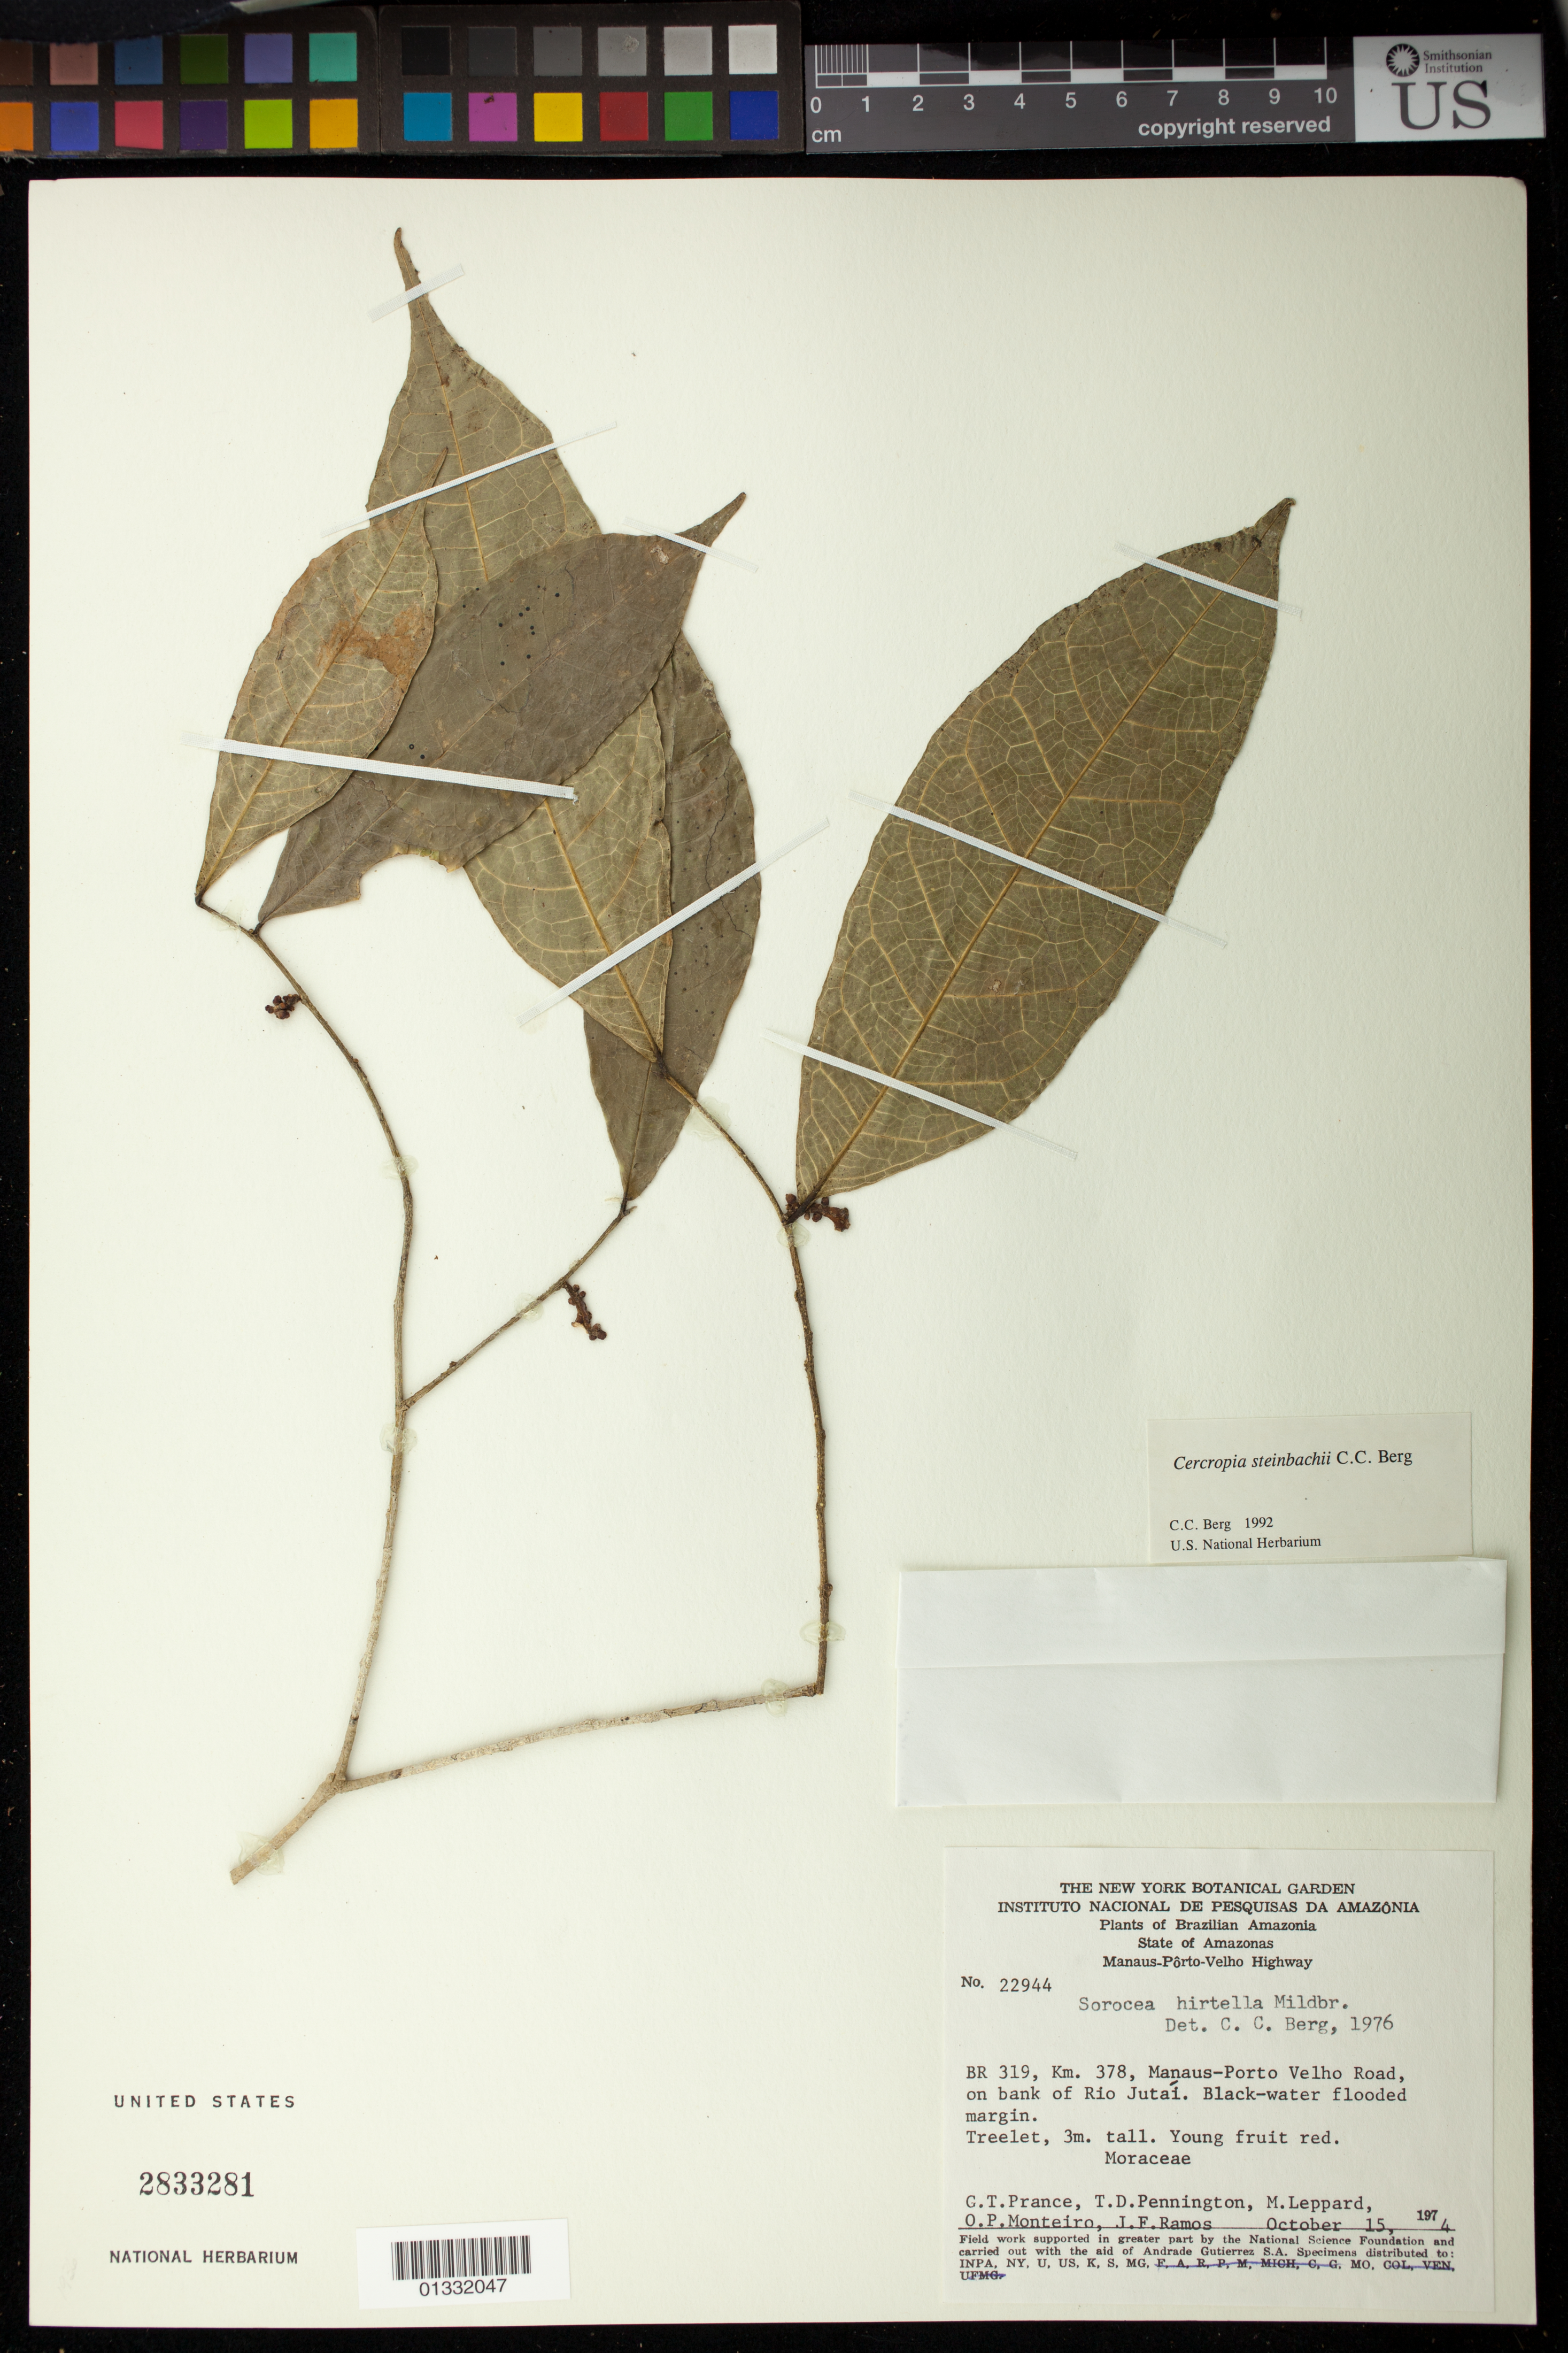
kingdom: Plantae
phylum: Tracheophyta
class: Magnoliopsida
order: Rosales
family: Moraceae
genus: Sorocea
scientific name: Sorocea steinbachii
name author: C.C. Berg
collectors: G. T. Prance, T. D. Pennington, M. Leppard, O. P. Monteiro & J. F. Ramos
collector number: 22944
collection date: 1974-10-15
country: Brazil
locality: Manaus-Pôrto Velho Road, on bank of Rio Jutaí. Black water flooded margin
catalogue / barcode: US 2833281